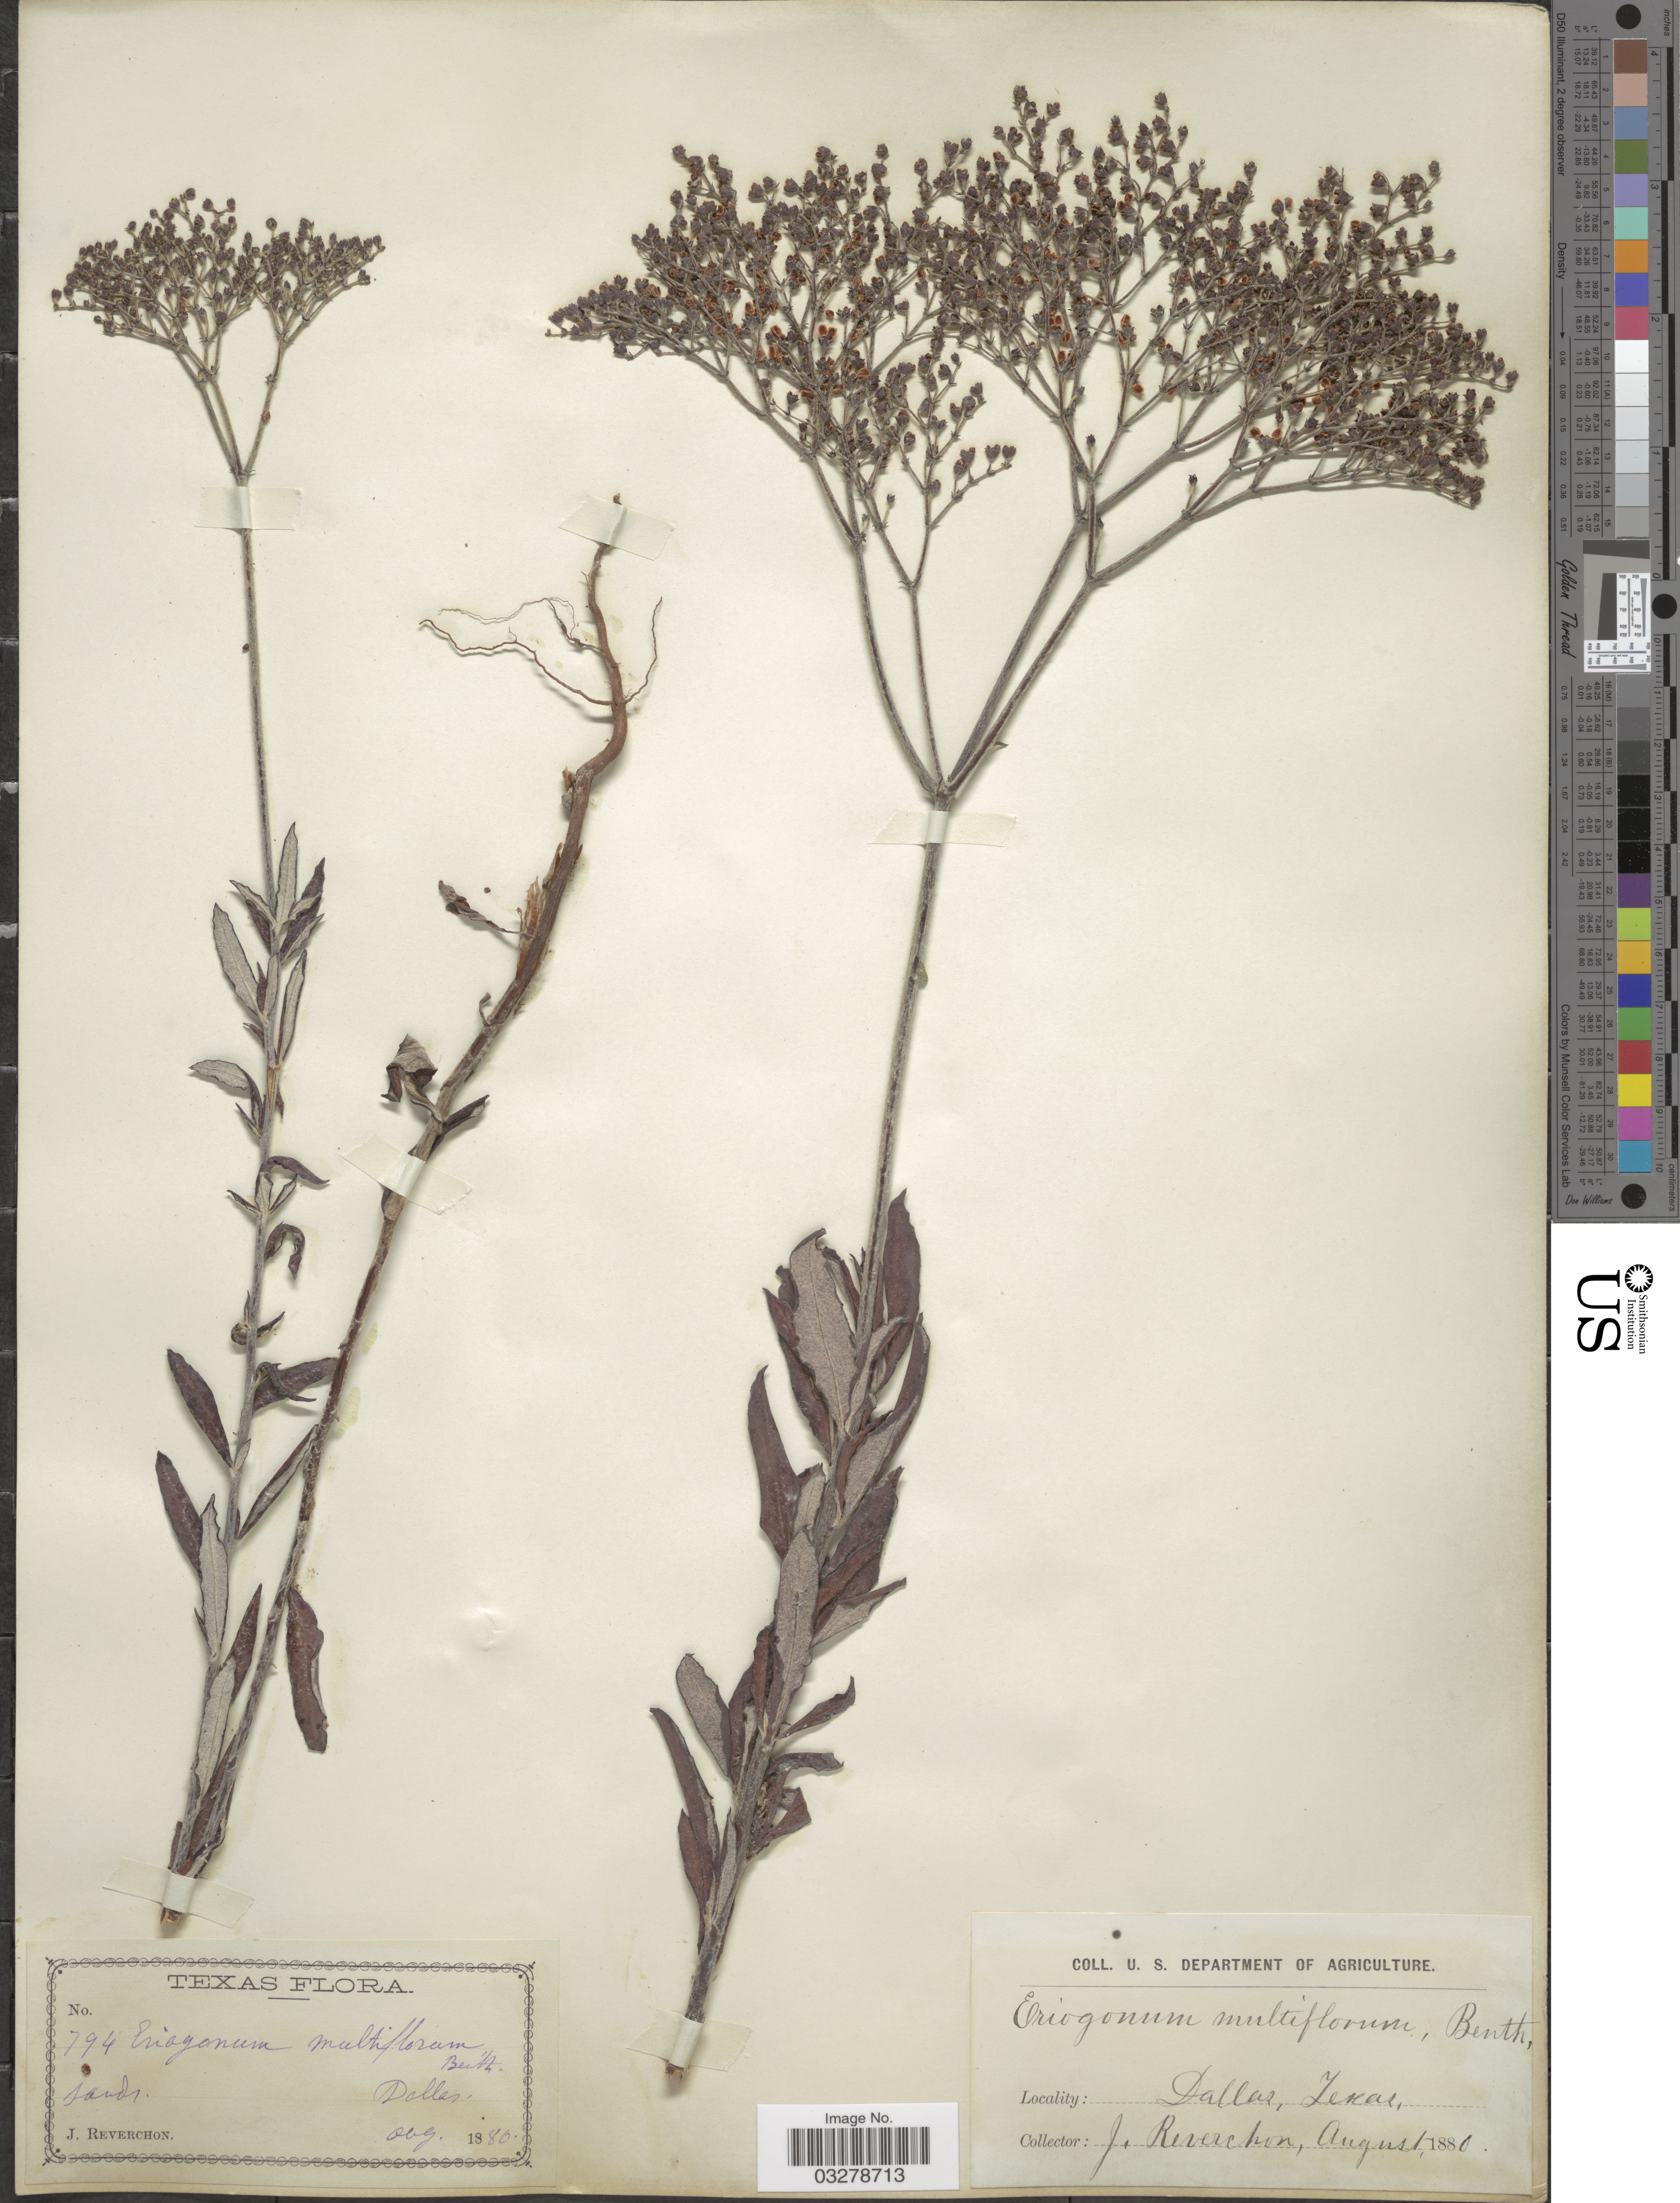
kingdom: Plantae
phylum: Tracheophyta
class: Magnoliopsida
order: Caryophyllales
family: Polygonaceae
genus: Eriogonum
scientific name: Eriogonum multiflorum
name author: Benth.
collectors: J. Reverchon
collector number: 794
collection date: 1880-08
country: United States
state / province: Texas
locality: Dallas.